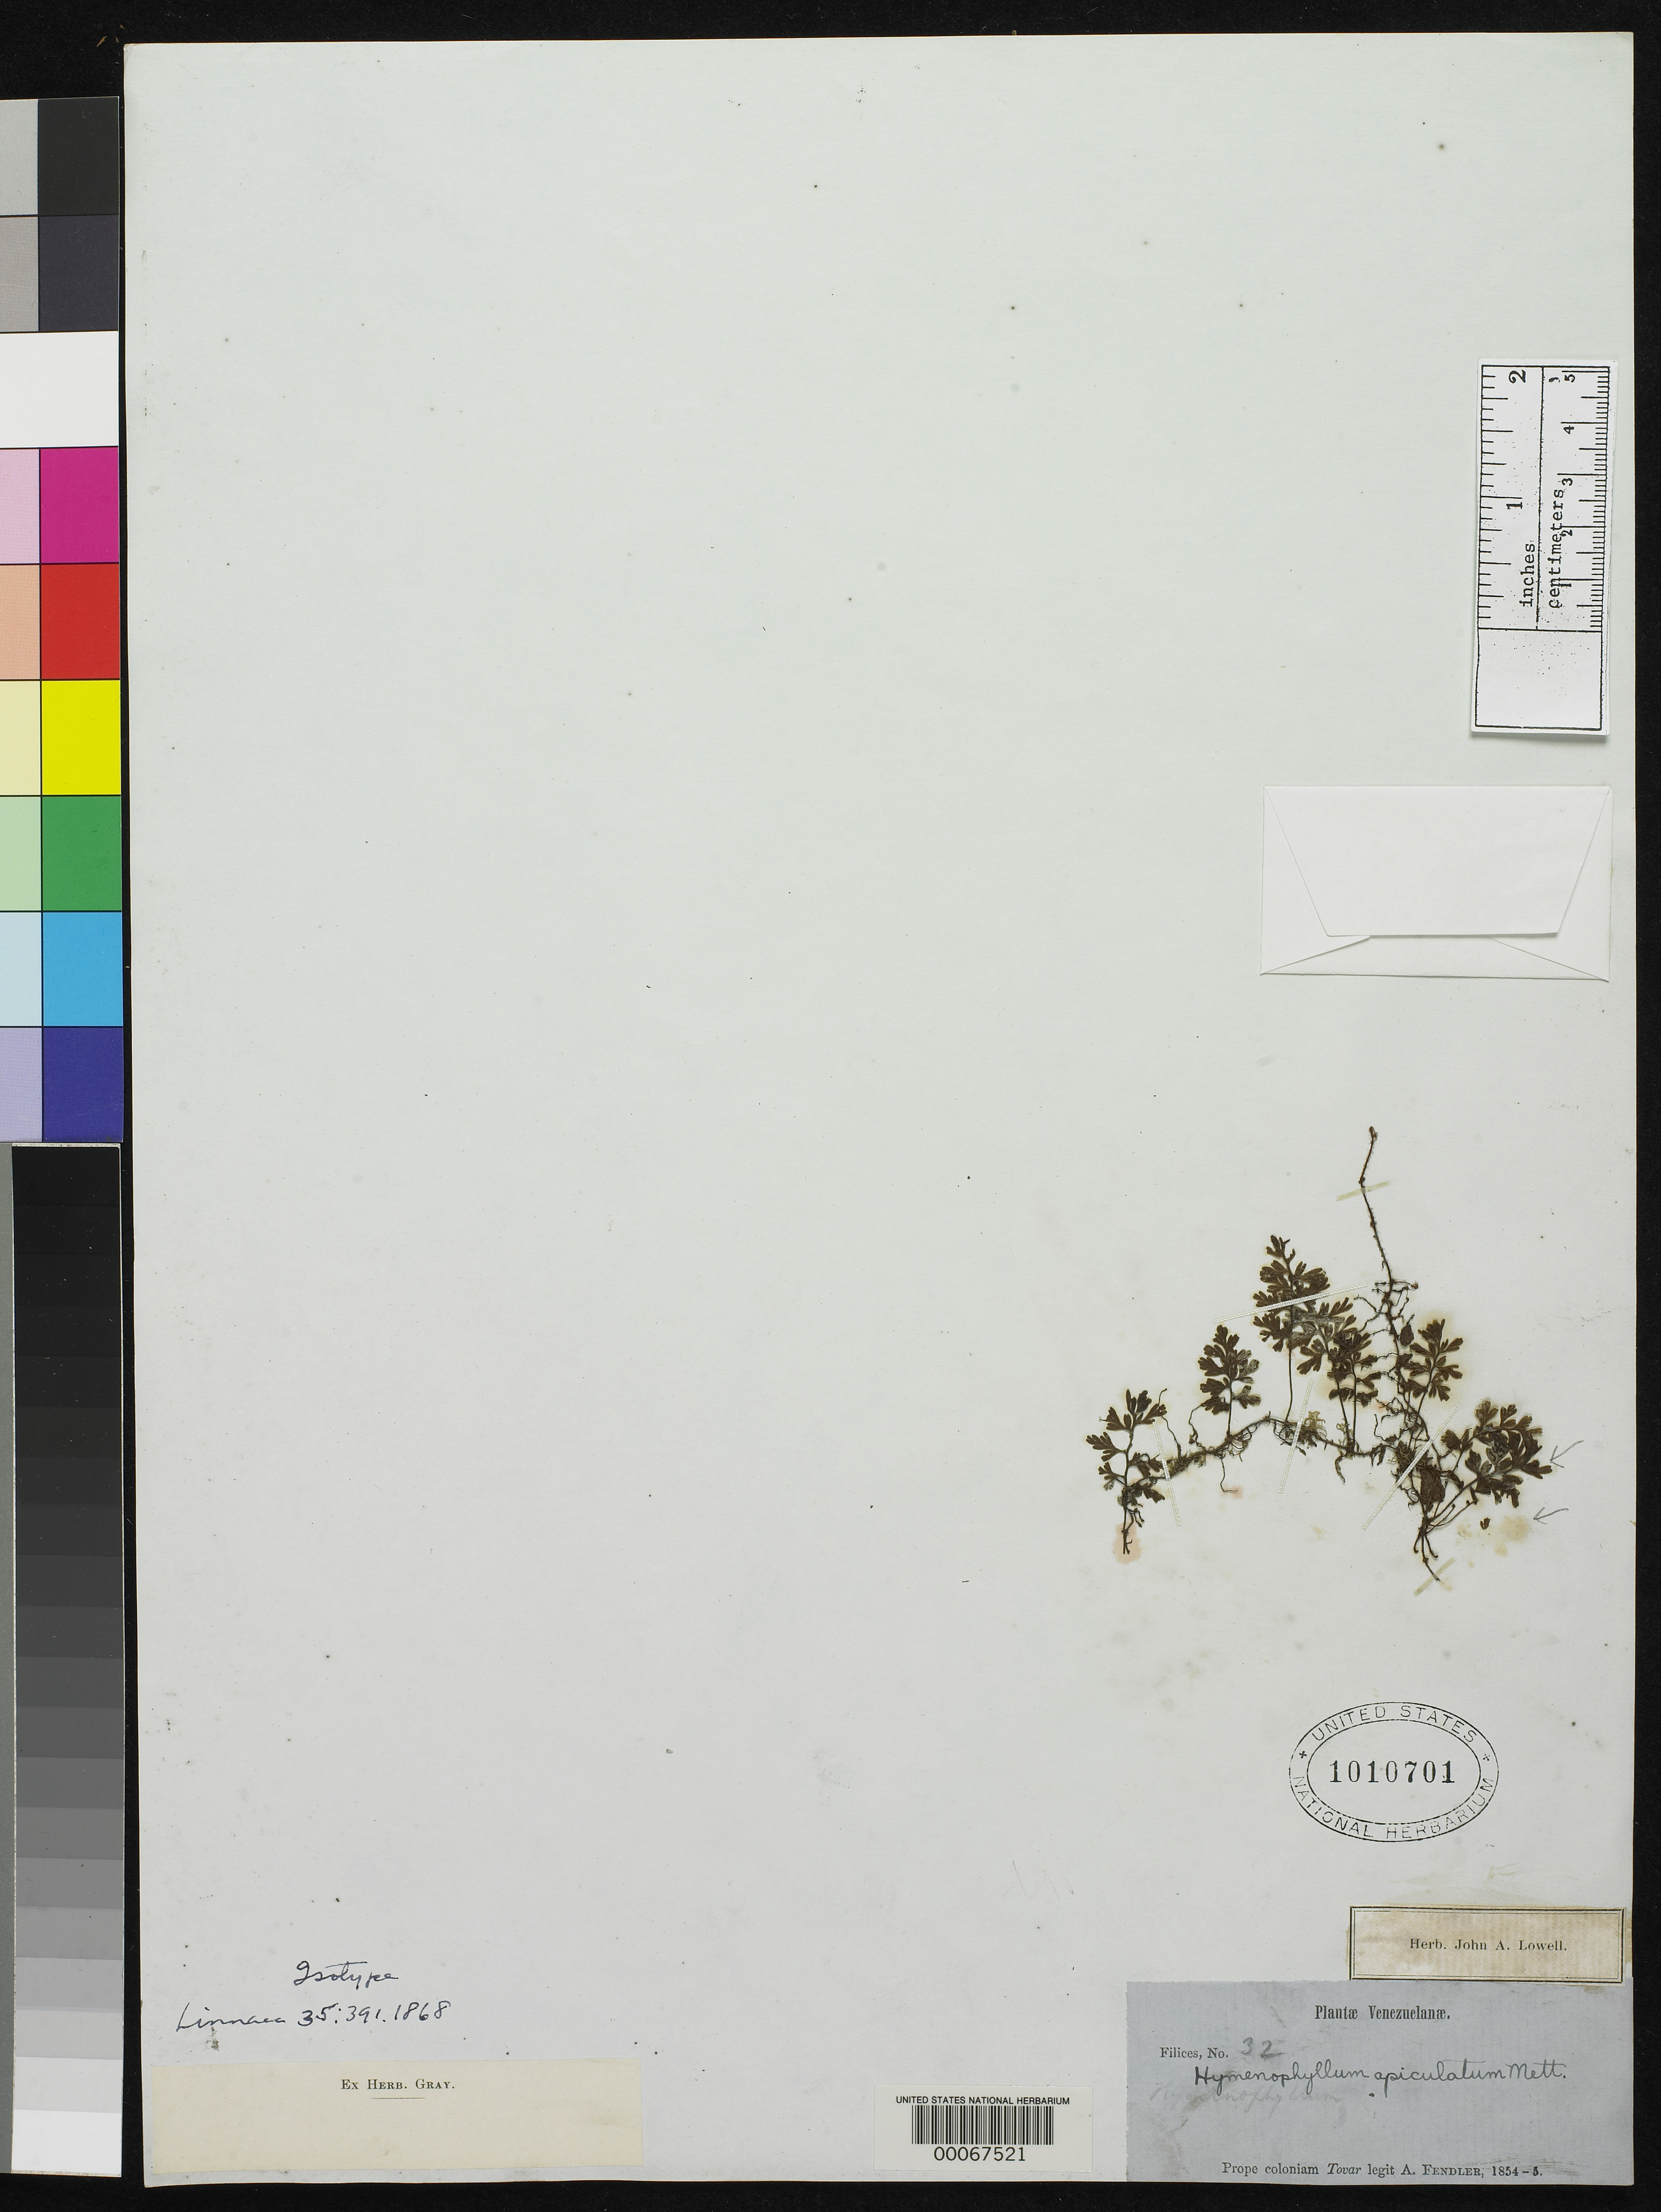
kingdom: Plantae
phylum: Tracheophyta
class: Polypodiopsida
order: Hymenophyllales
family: Hymenophyllaceae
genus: Hymenophyllum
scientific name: Hymenophyllum apiculatum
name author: Mett. ex Kuhn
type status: Type Collection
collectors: A. Fendler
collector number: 32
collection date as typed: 1834 to -- --- 1835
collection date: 1834/1835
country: Venezuela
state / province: Aragua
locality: Prope Coloniam Tovar.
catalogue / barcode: US 1010701